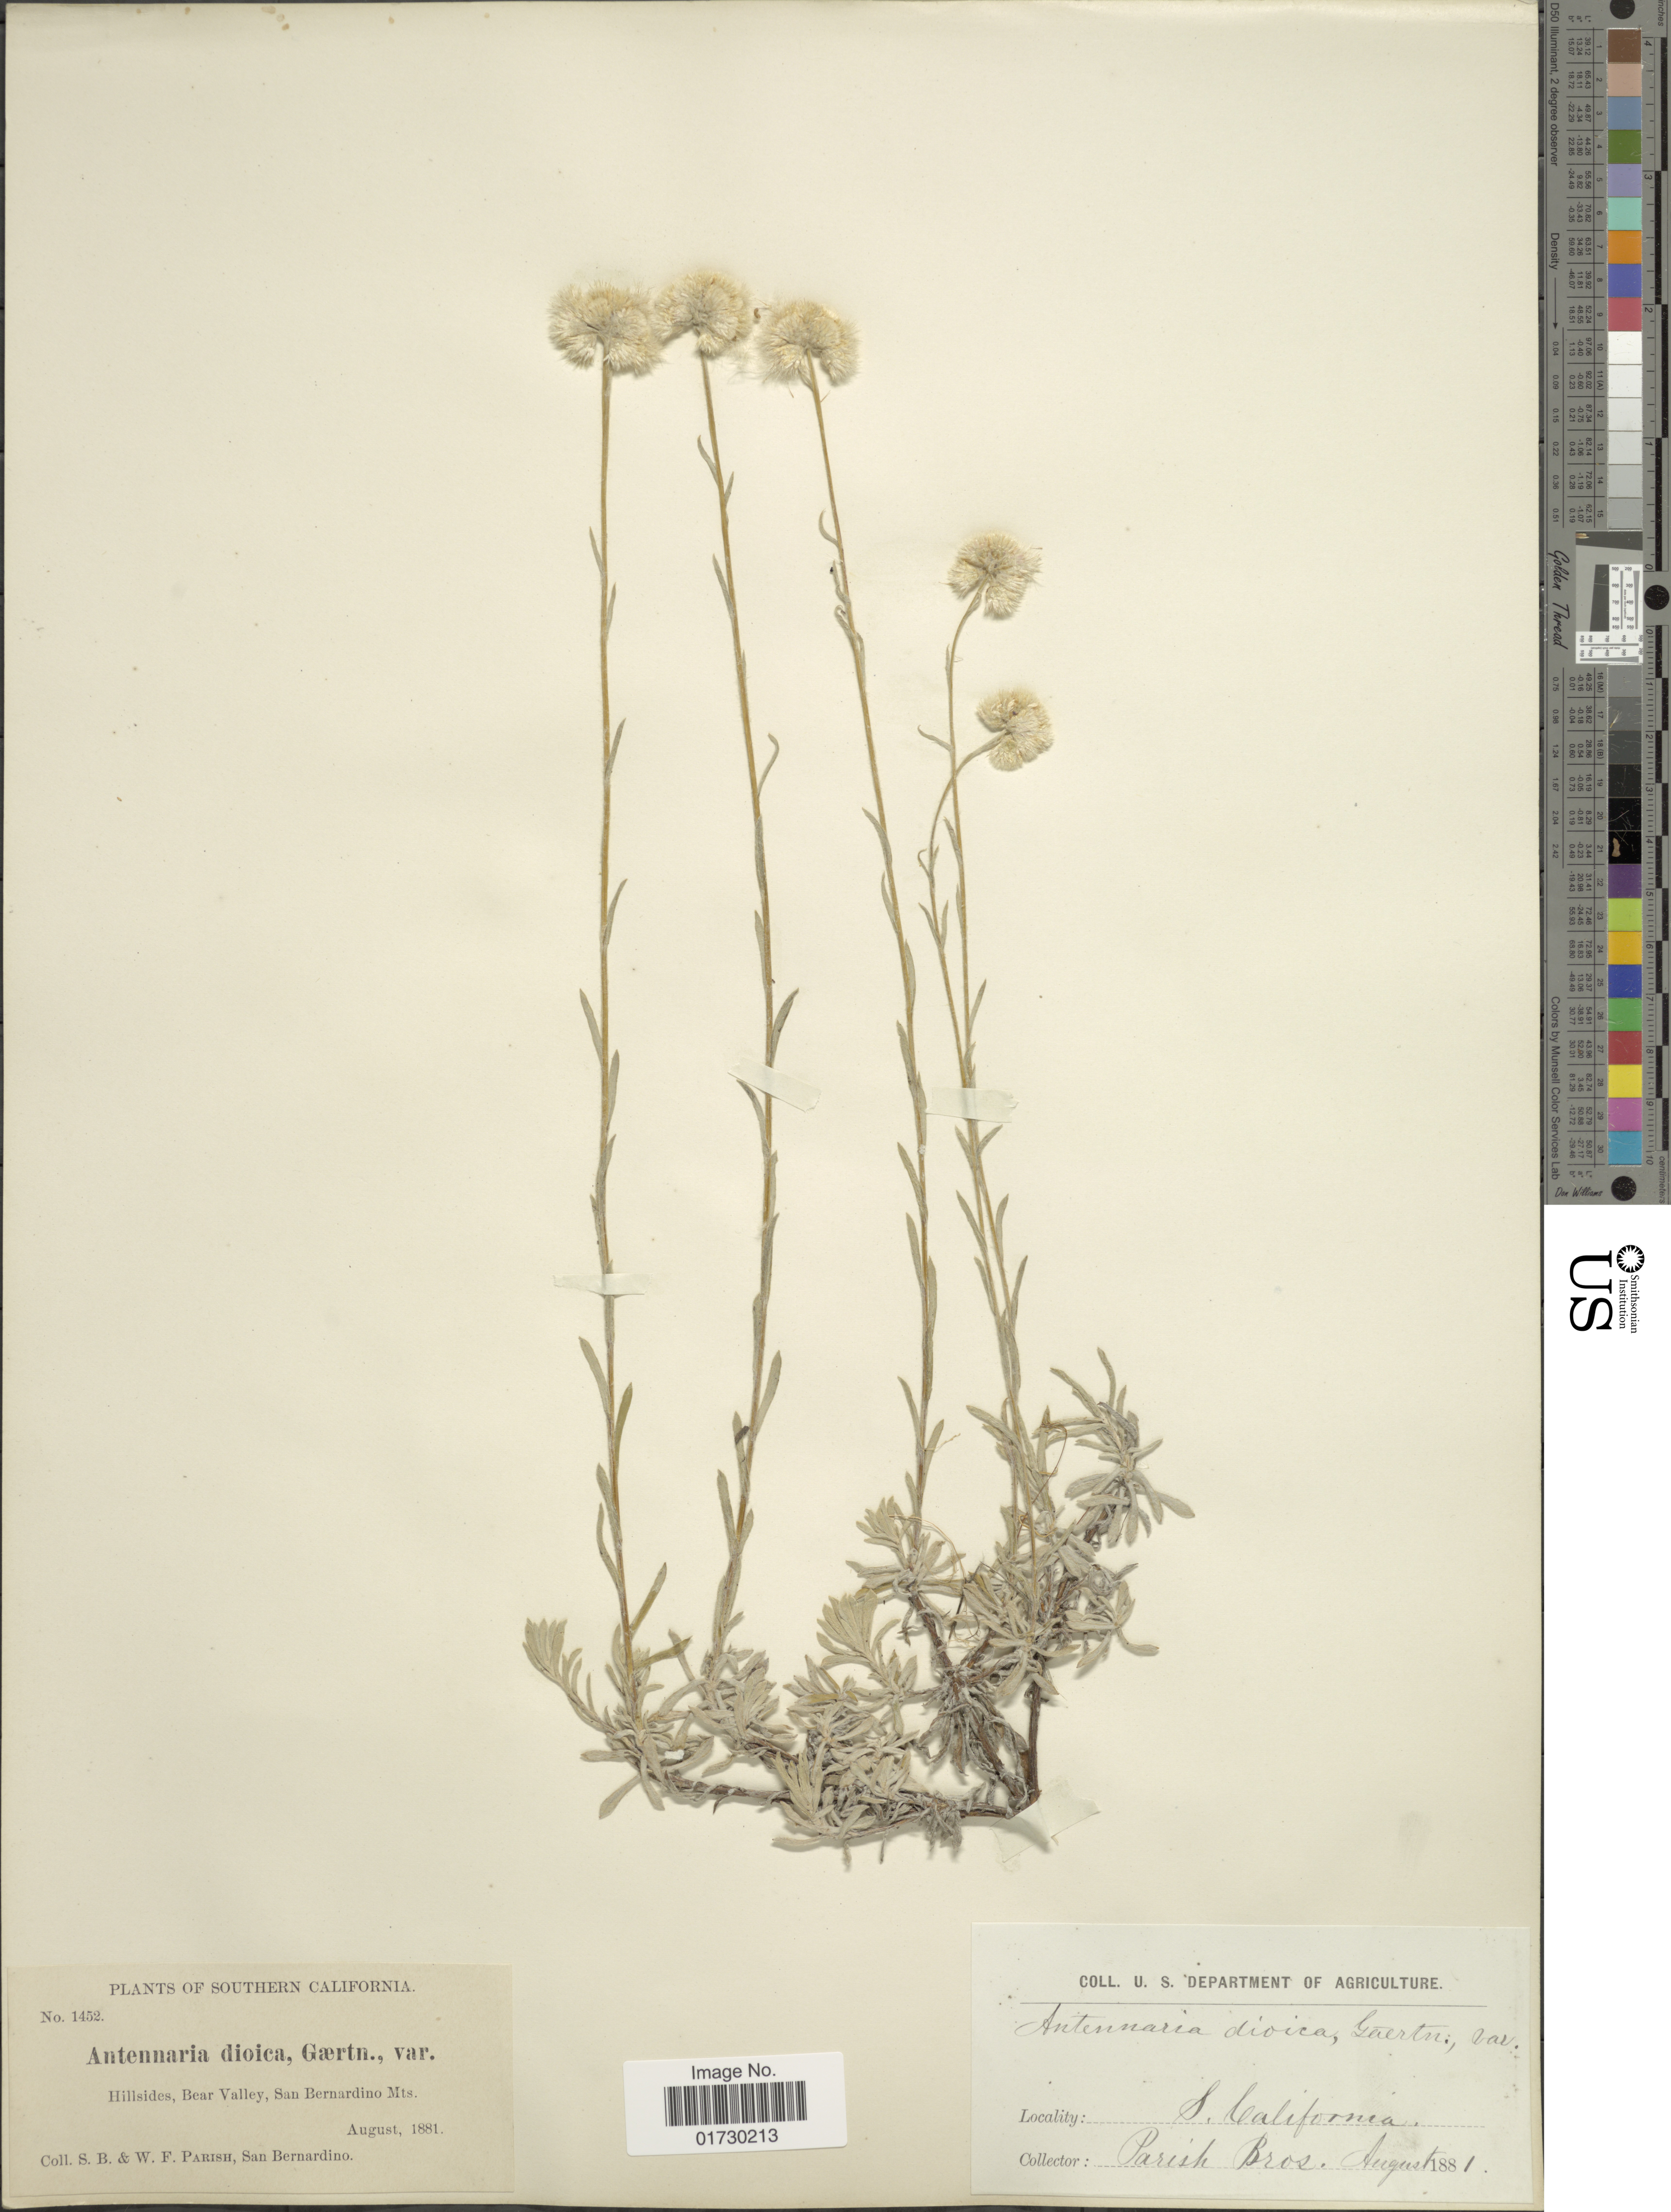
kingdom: Plantae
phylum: Tracheophyta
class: Magnoliopsida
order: Asterales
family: Asteraceae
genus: Antennaria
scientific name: Antennaria angustifolia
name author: Rydb.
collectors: S. B. Parish & W. F. Parish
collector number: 1452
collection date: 1881-08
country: United States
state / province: California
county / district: San Bernardino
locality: Southern California, Hillside, Bear Valley, san Bernardino Mts.